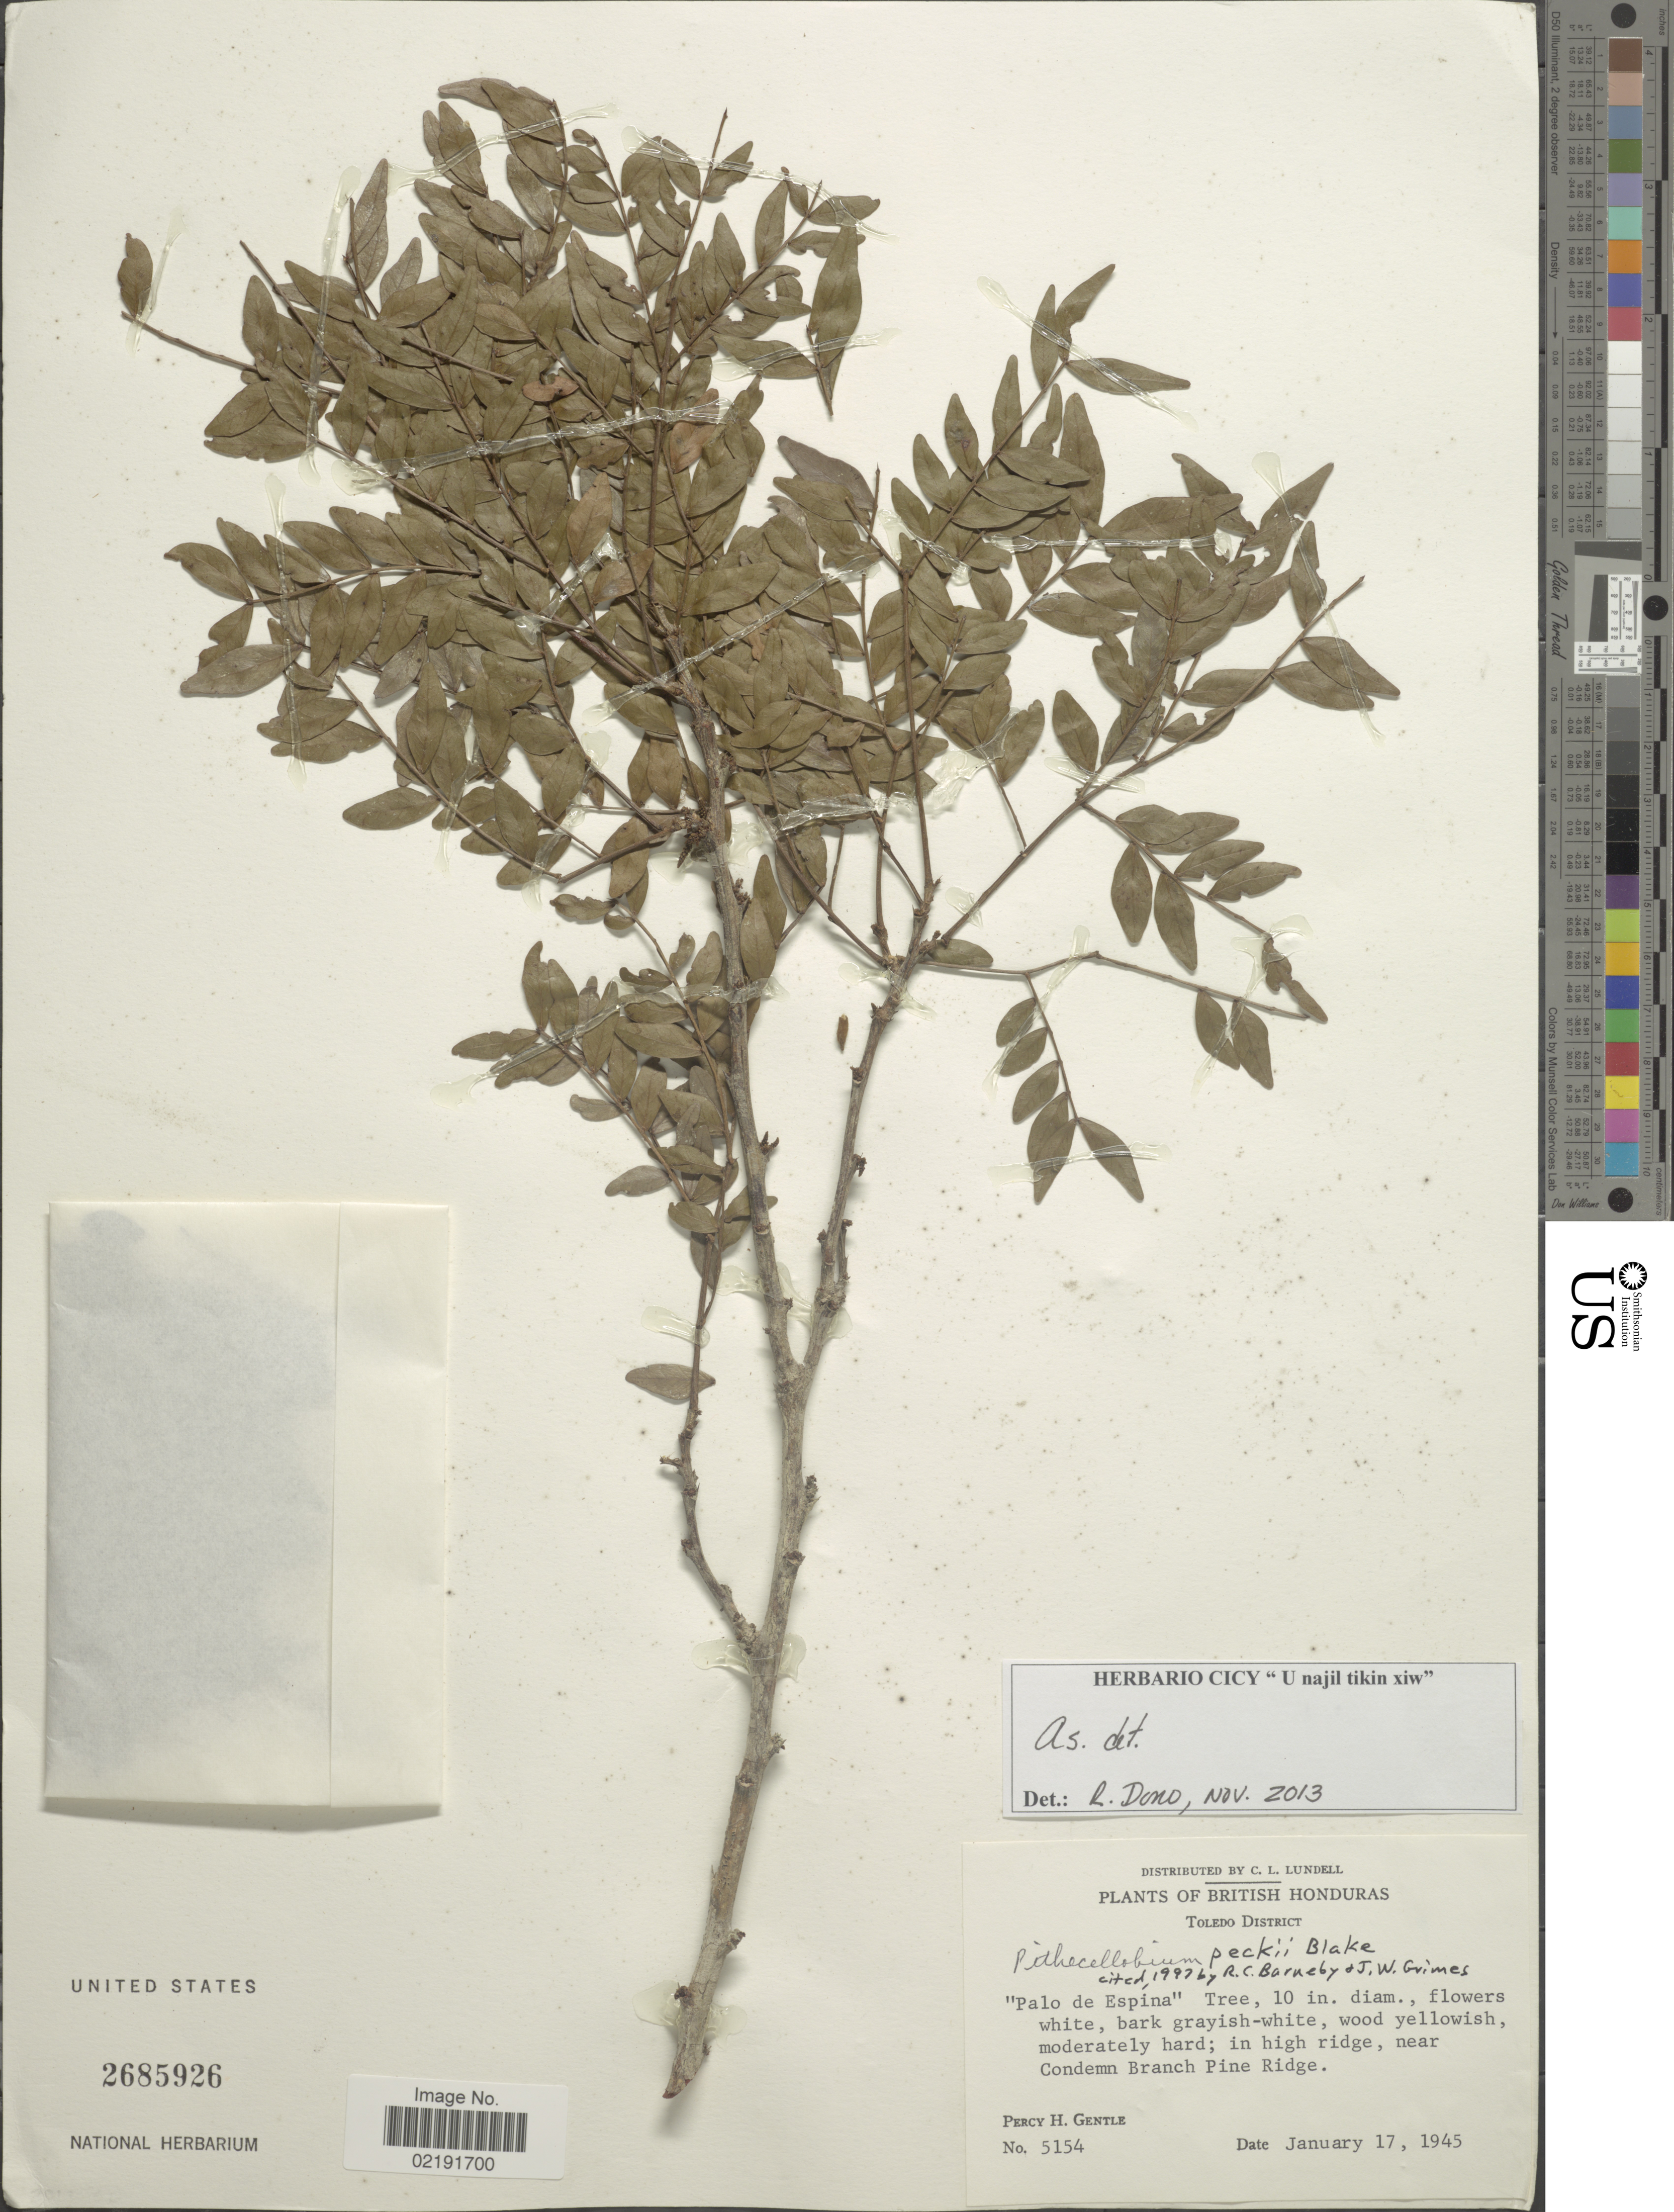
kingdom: Plantae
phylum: Tracheophyta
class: Magnoliopsida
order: Fabales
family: Fabaceae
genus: Pithecellobium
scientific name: Pithecellobium peckii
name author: S.F. Blake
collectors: P. H. Gentle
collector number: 51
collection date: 1945-01-17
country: Belize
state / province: Toledo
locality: British Honduras. Toledo District. "Palo de Espina". In high ridge, near Condemn Branch Pine Ridge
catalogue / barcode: US 2685926